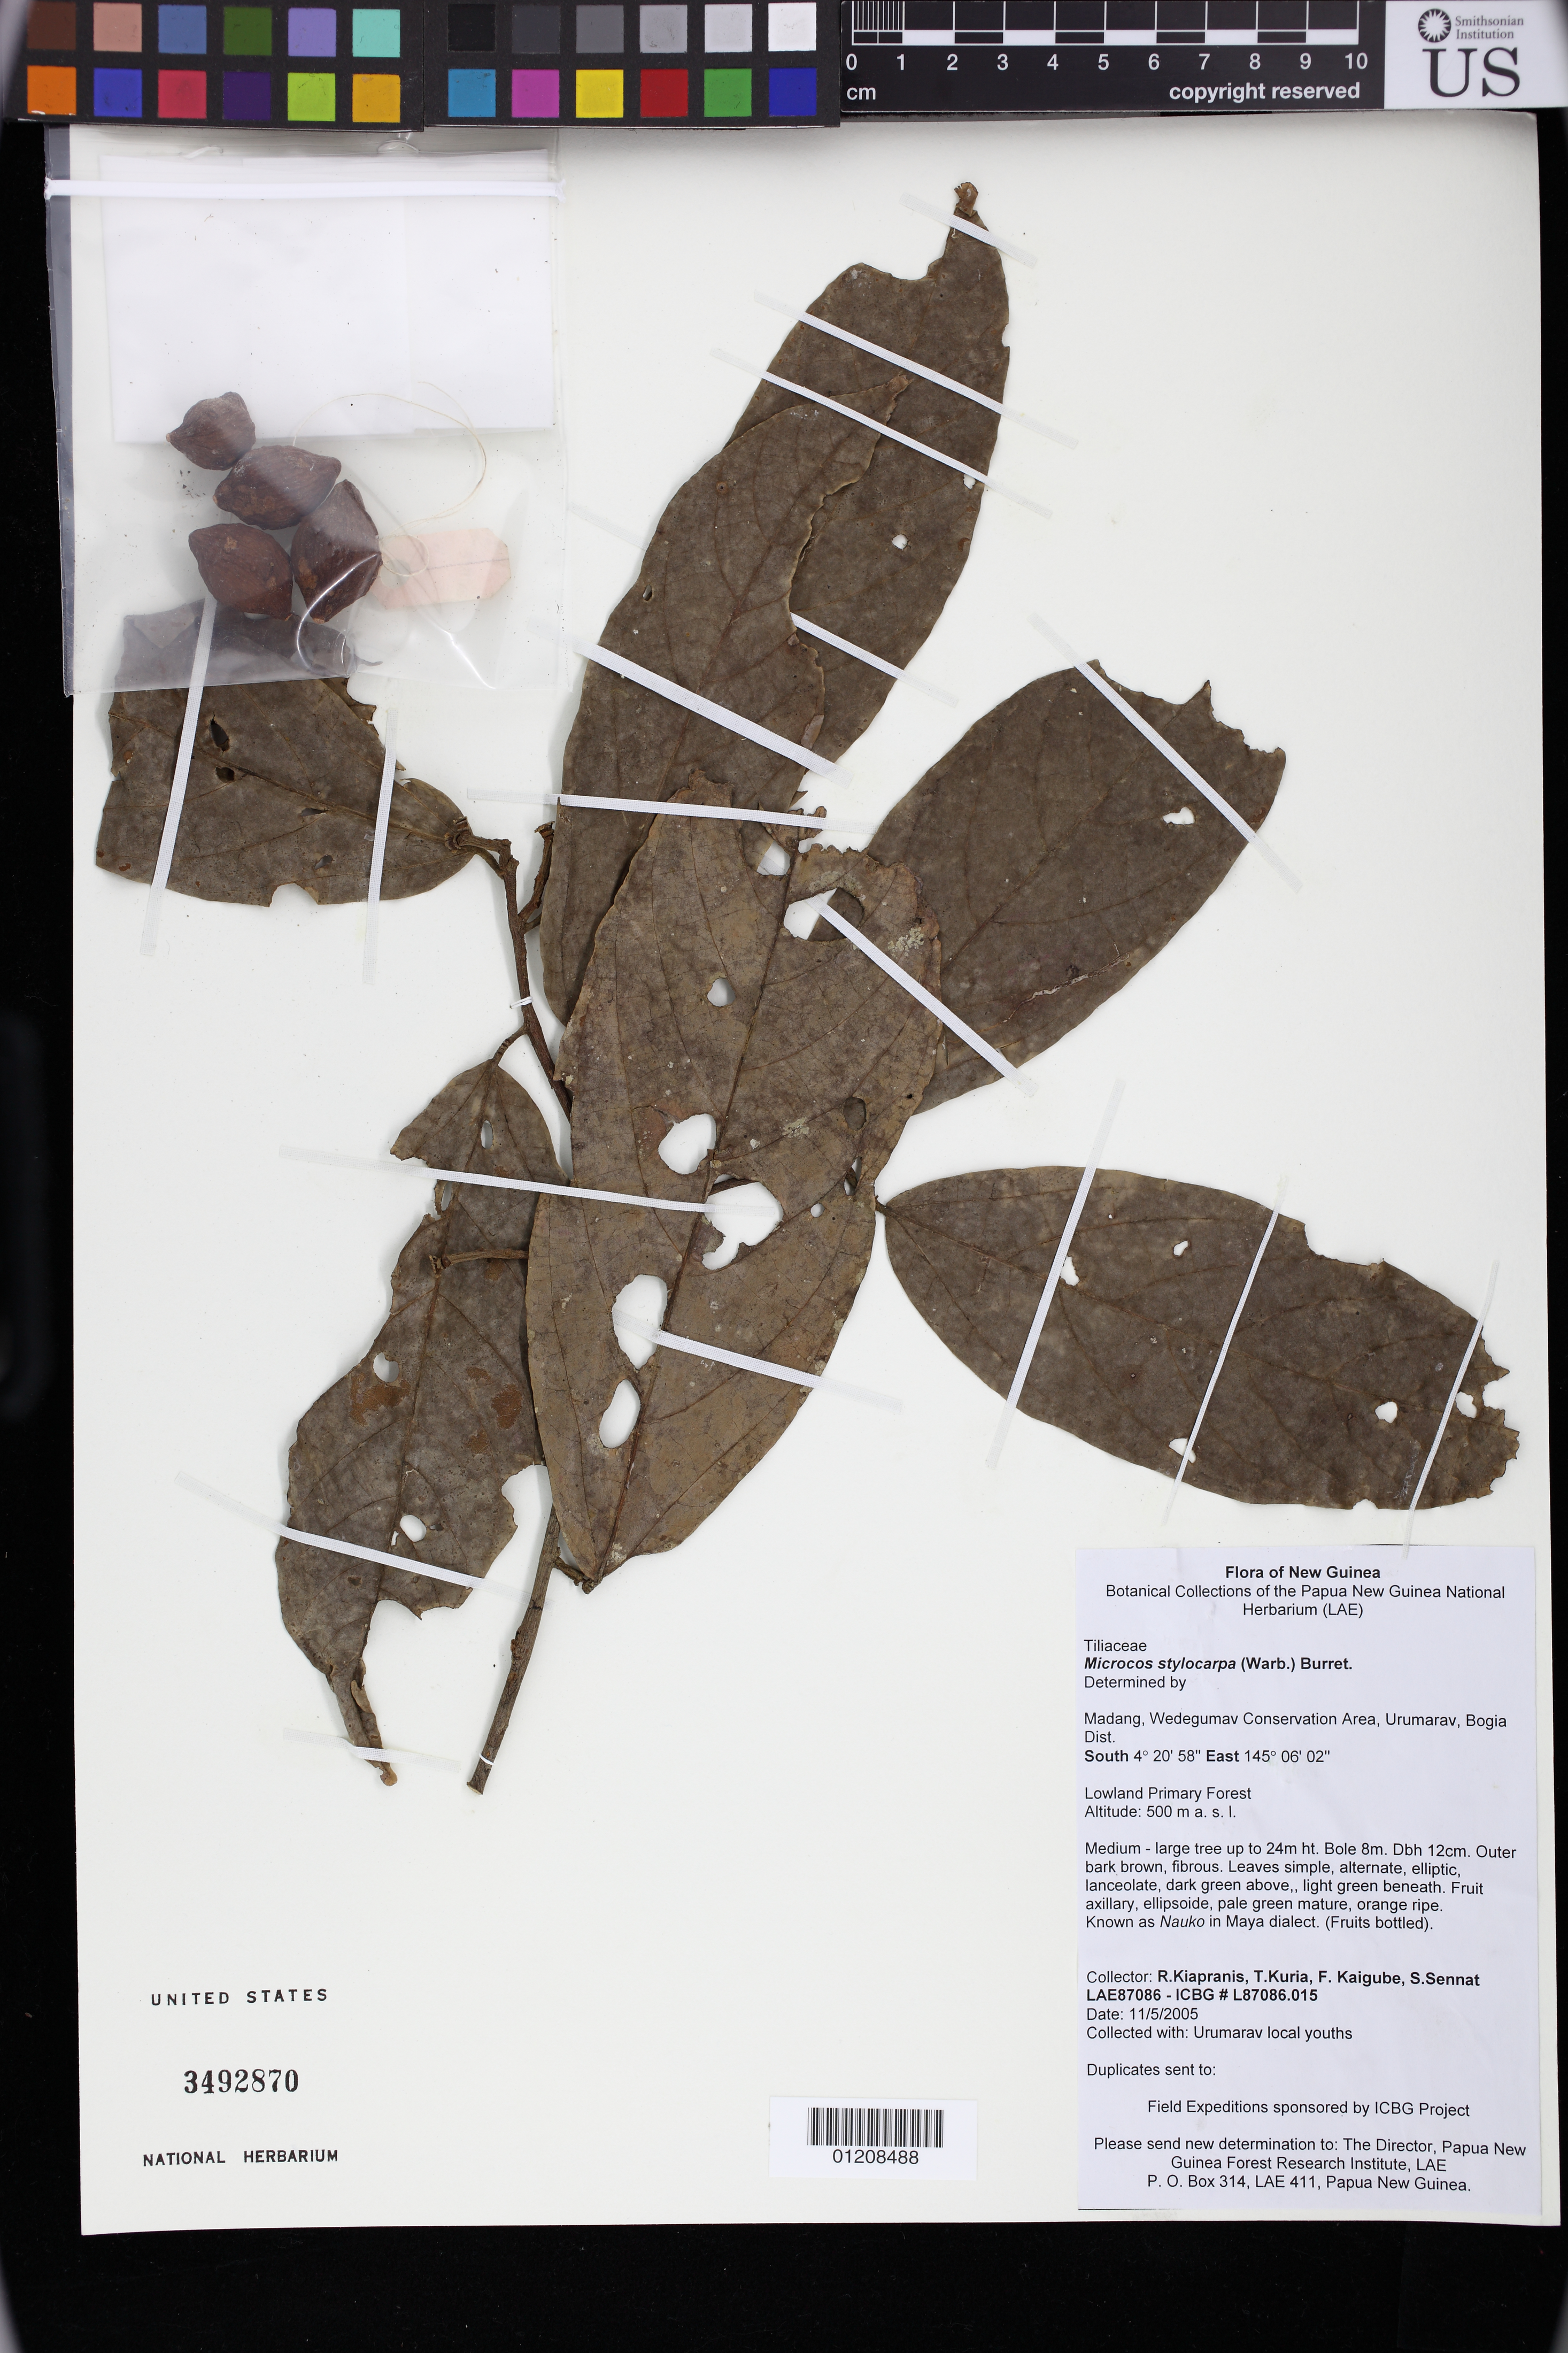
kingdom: Plantae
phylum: Tracheophyta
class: Magnoliopsida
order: Malvales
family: Malvaceae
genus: Microcos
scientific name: Microcos triflora var. triflora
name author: (Blanco) R.C.K. Chung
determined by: Jourdain-Fievet, L.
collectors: R. Kiapranis, T. Kuria, J. Kaigube & G. Sennat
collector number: LAE87086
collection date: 2005-11-05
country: Papua New Guinea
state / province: Madang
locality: Madang, Wedegumav Conservation Area, Urumarav, Bogia Dist.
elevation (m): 500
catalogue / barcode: US 3492870